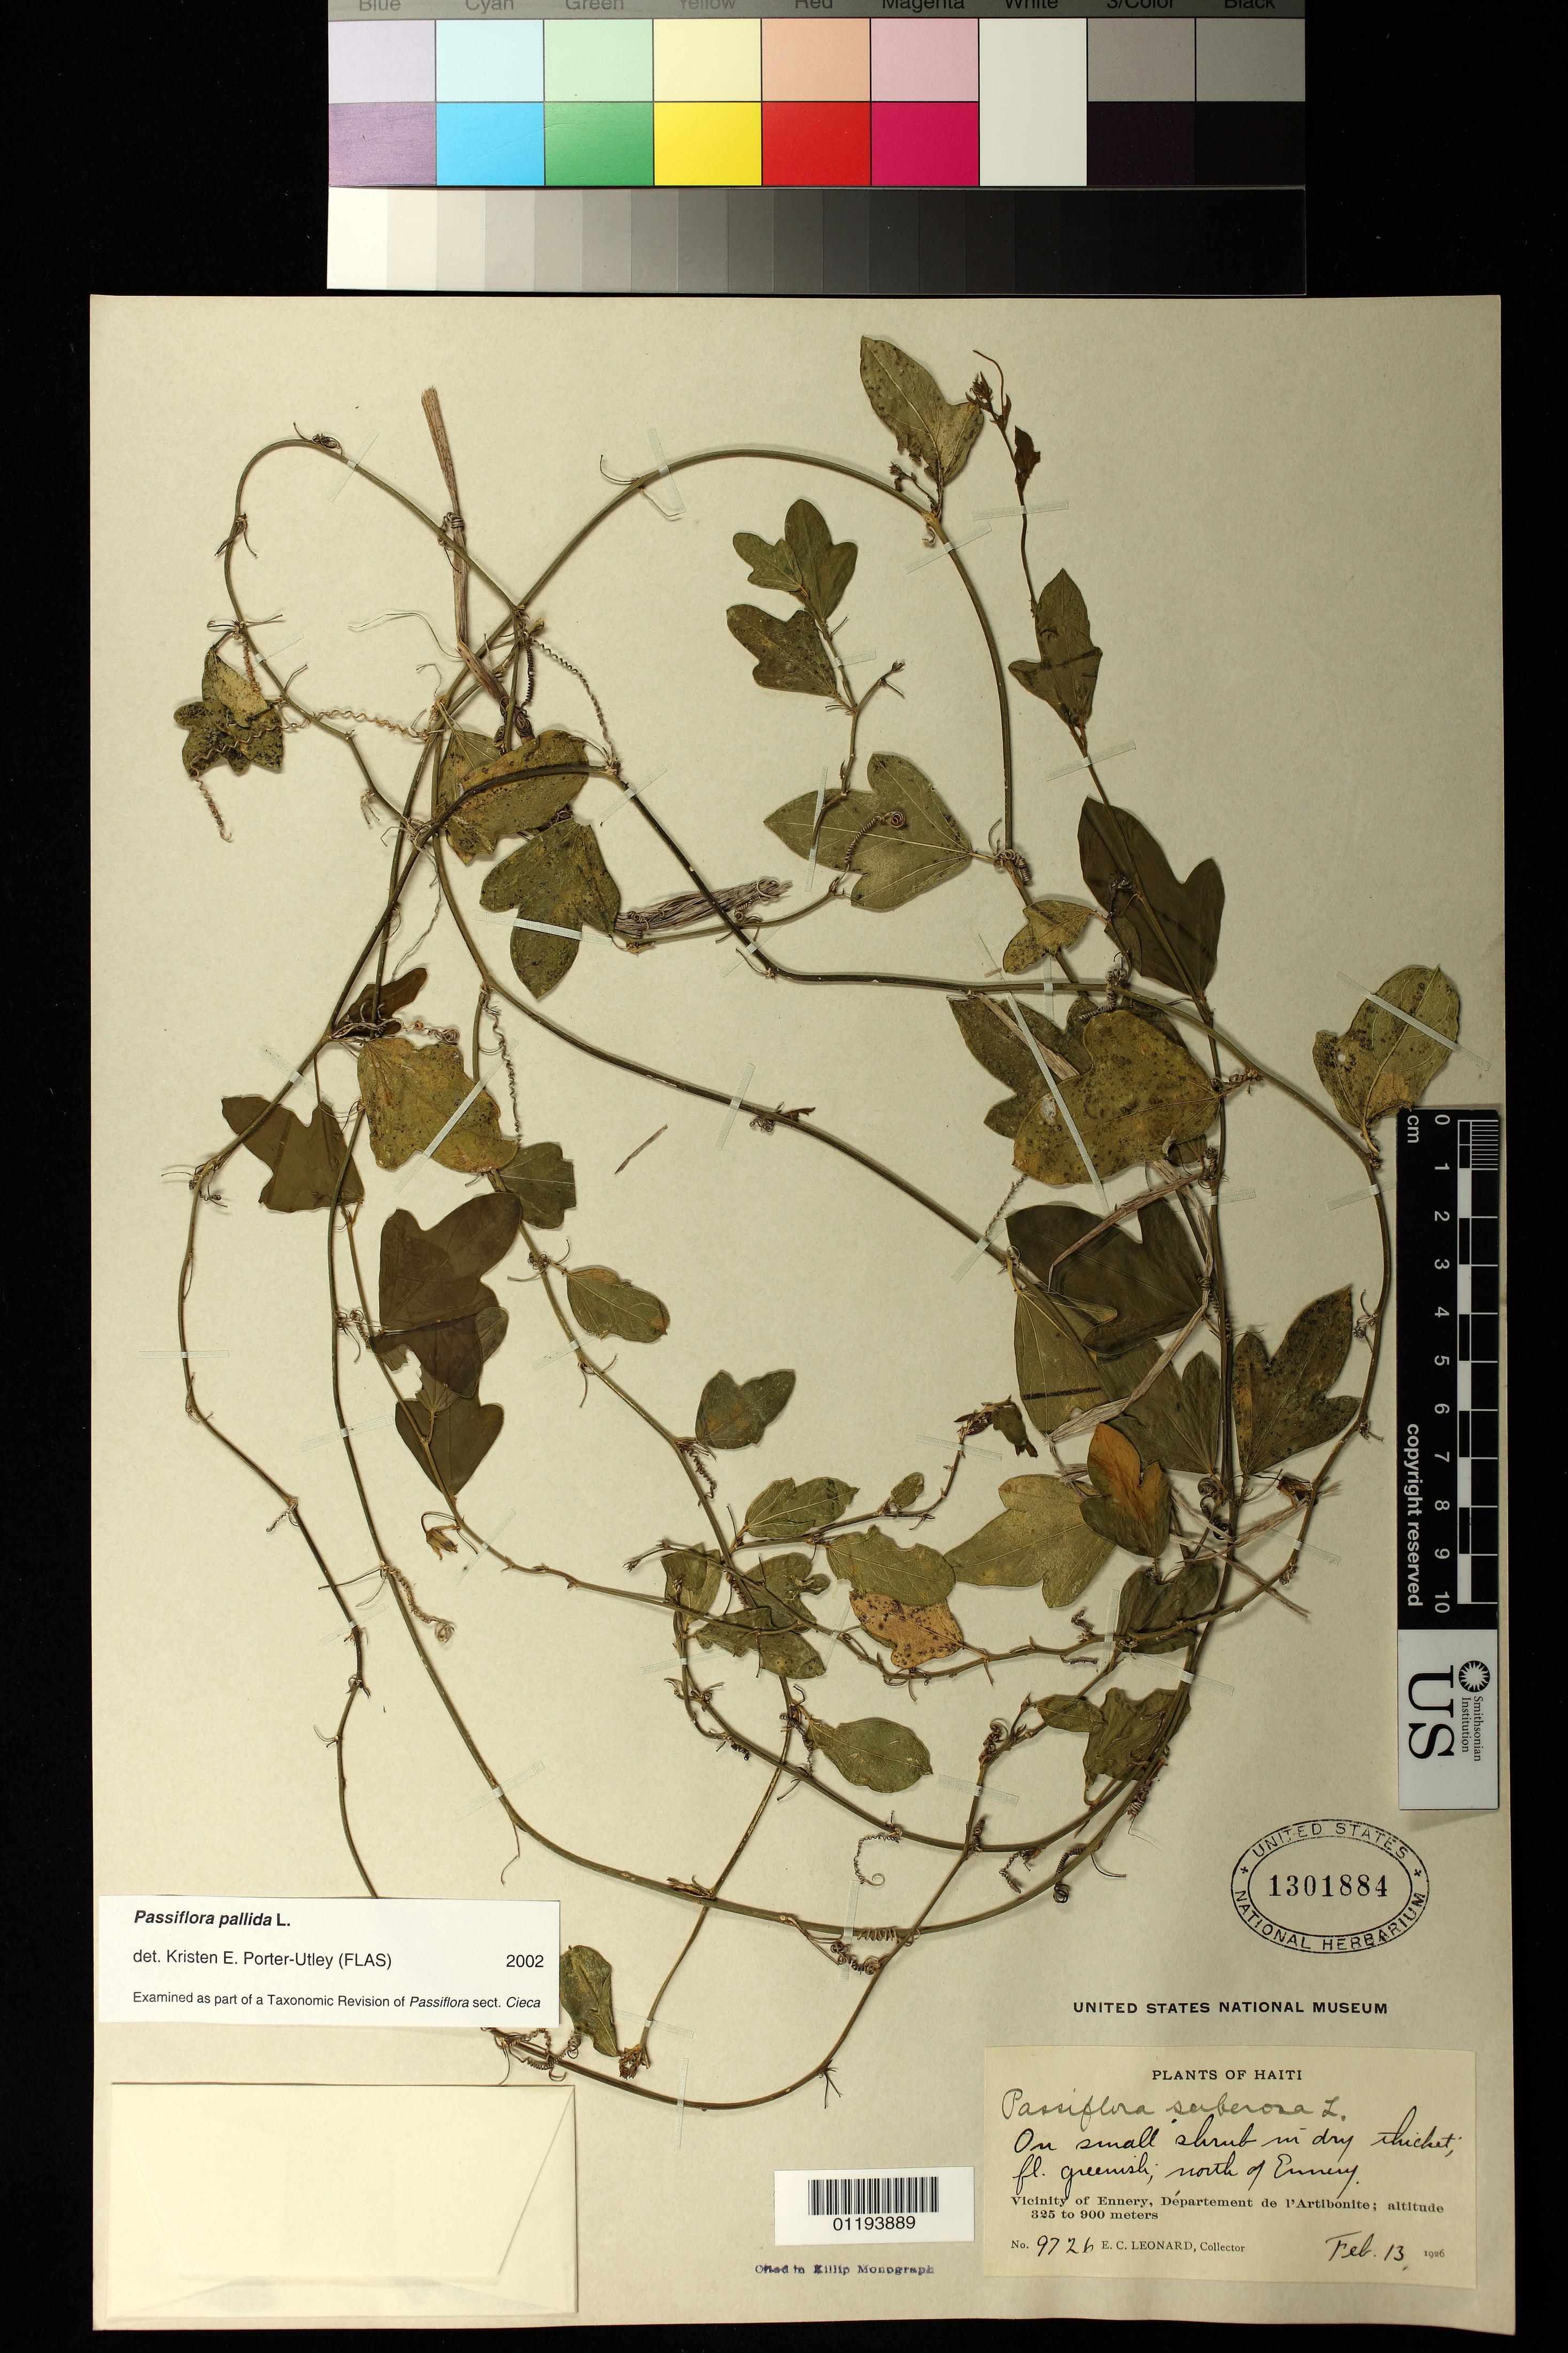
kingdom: Plantae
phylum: Tracheophyta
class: Magnoliopsida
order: Malpighiales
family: Passifloraceae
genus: Passiflora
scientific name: Passiflora pallida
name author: L.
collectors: E. C. Leonard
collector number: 9726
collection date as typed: Feb 13 1926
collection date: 1926-02-13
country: Haiti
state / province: Artibonite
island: Hispaniola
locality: North of Ennery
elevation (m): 325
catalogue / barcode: US 1301884